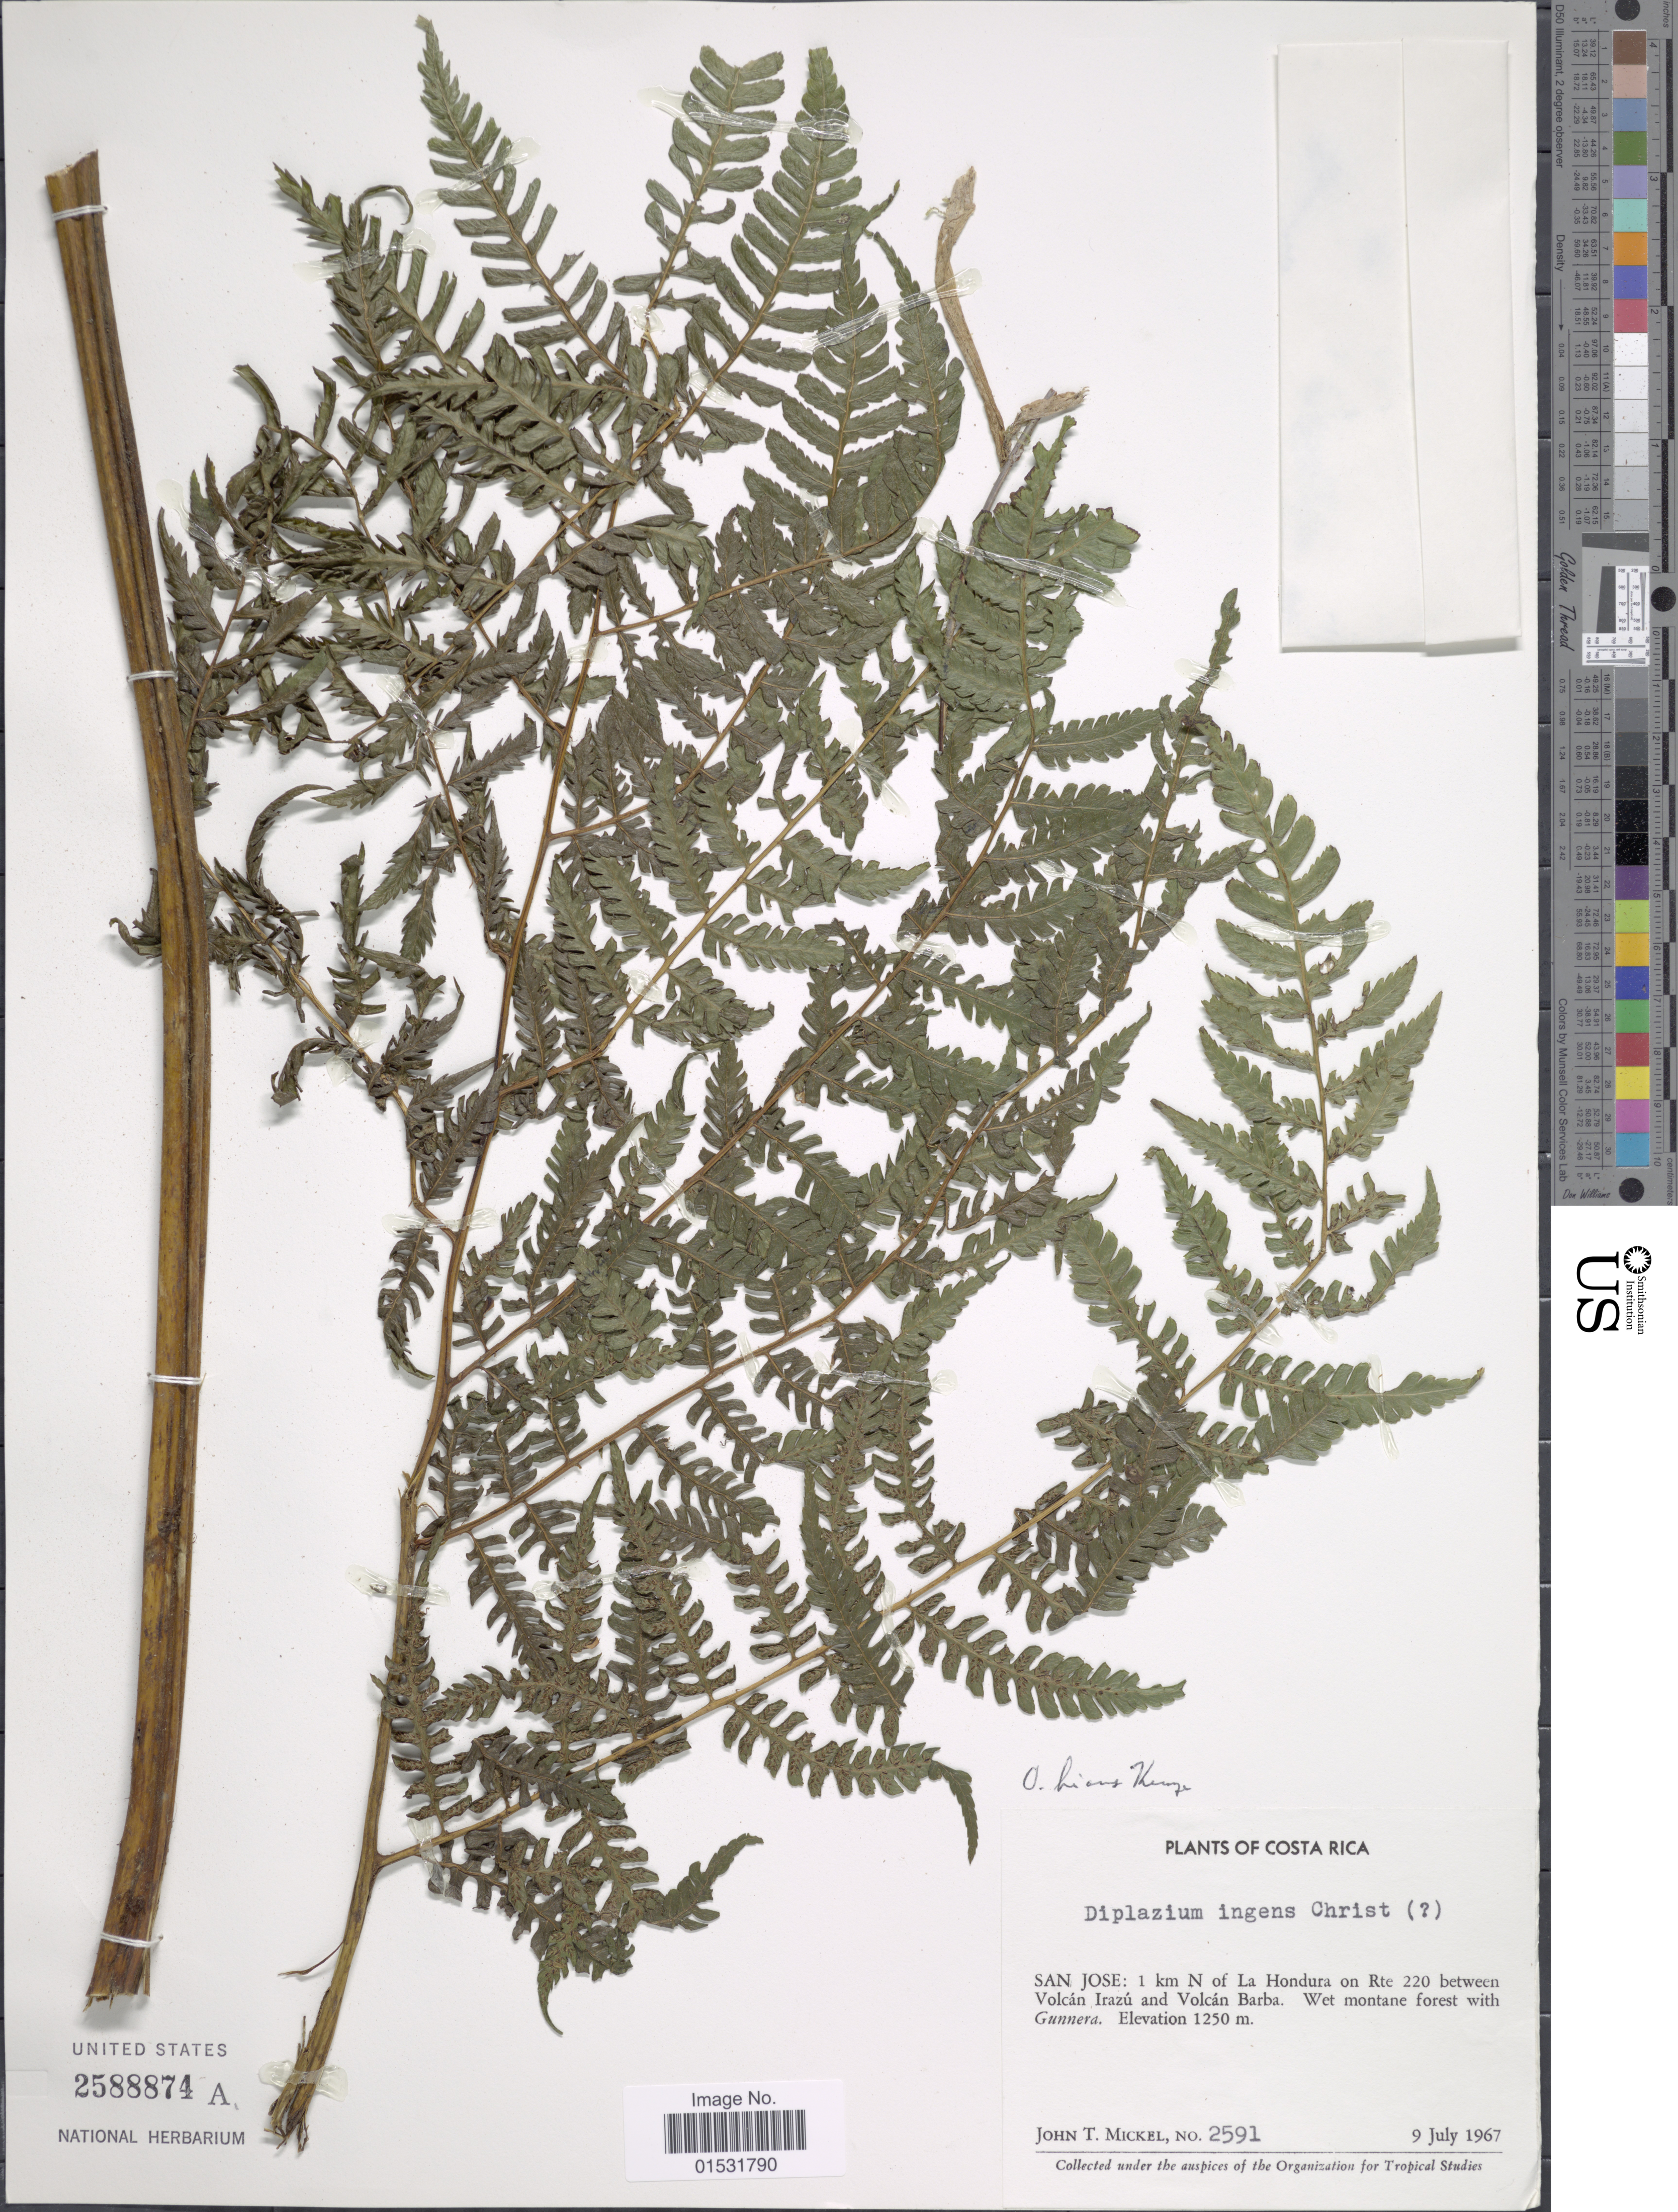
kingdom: Plantae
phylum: Tracheophyta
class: Polypodiopsida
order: Polypodiales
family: Athyriaceae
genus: Diplazium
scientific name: Diplazium hians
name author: Kunze ex Klotzsch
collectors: J. T. Mickel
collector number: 2591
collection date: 1967-07-09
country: Costa Rica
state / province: San José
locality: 1 km N of La Hondura on Rte 220 between Volcan Irazu and Volcan Barba.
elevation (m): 1250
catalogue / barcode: US 2588874A